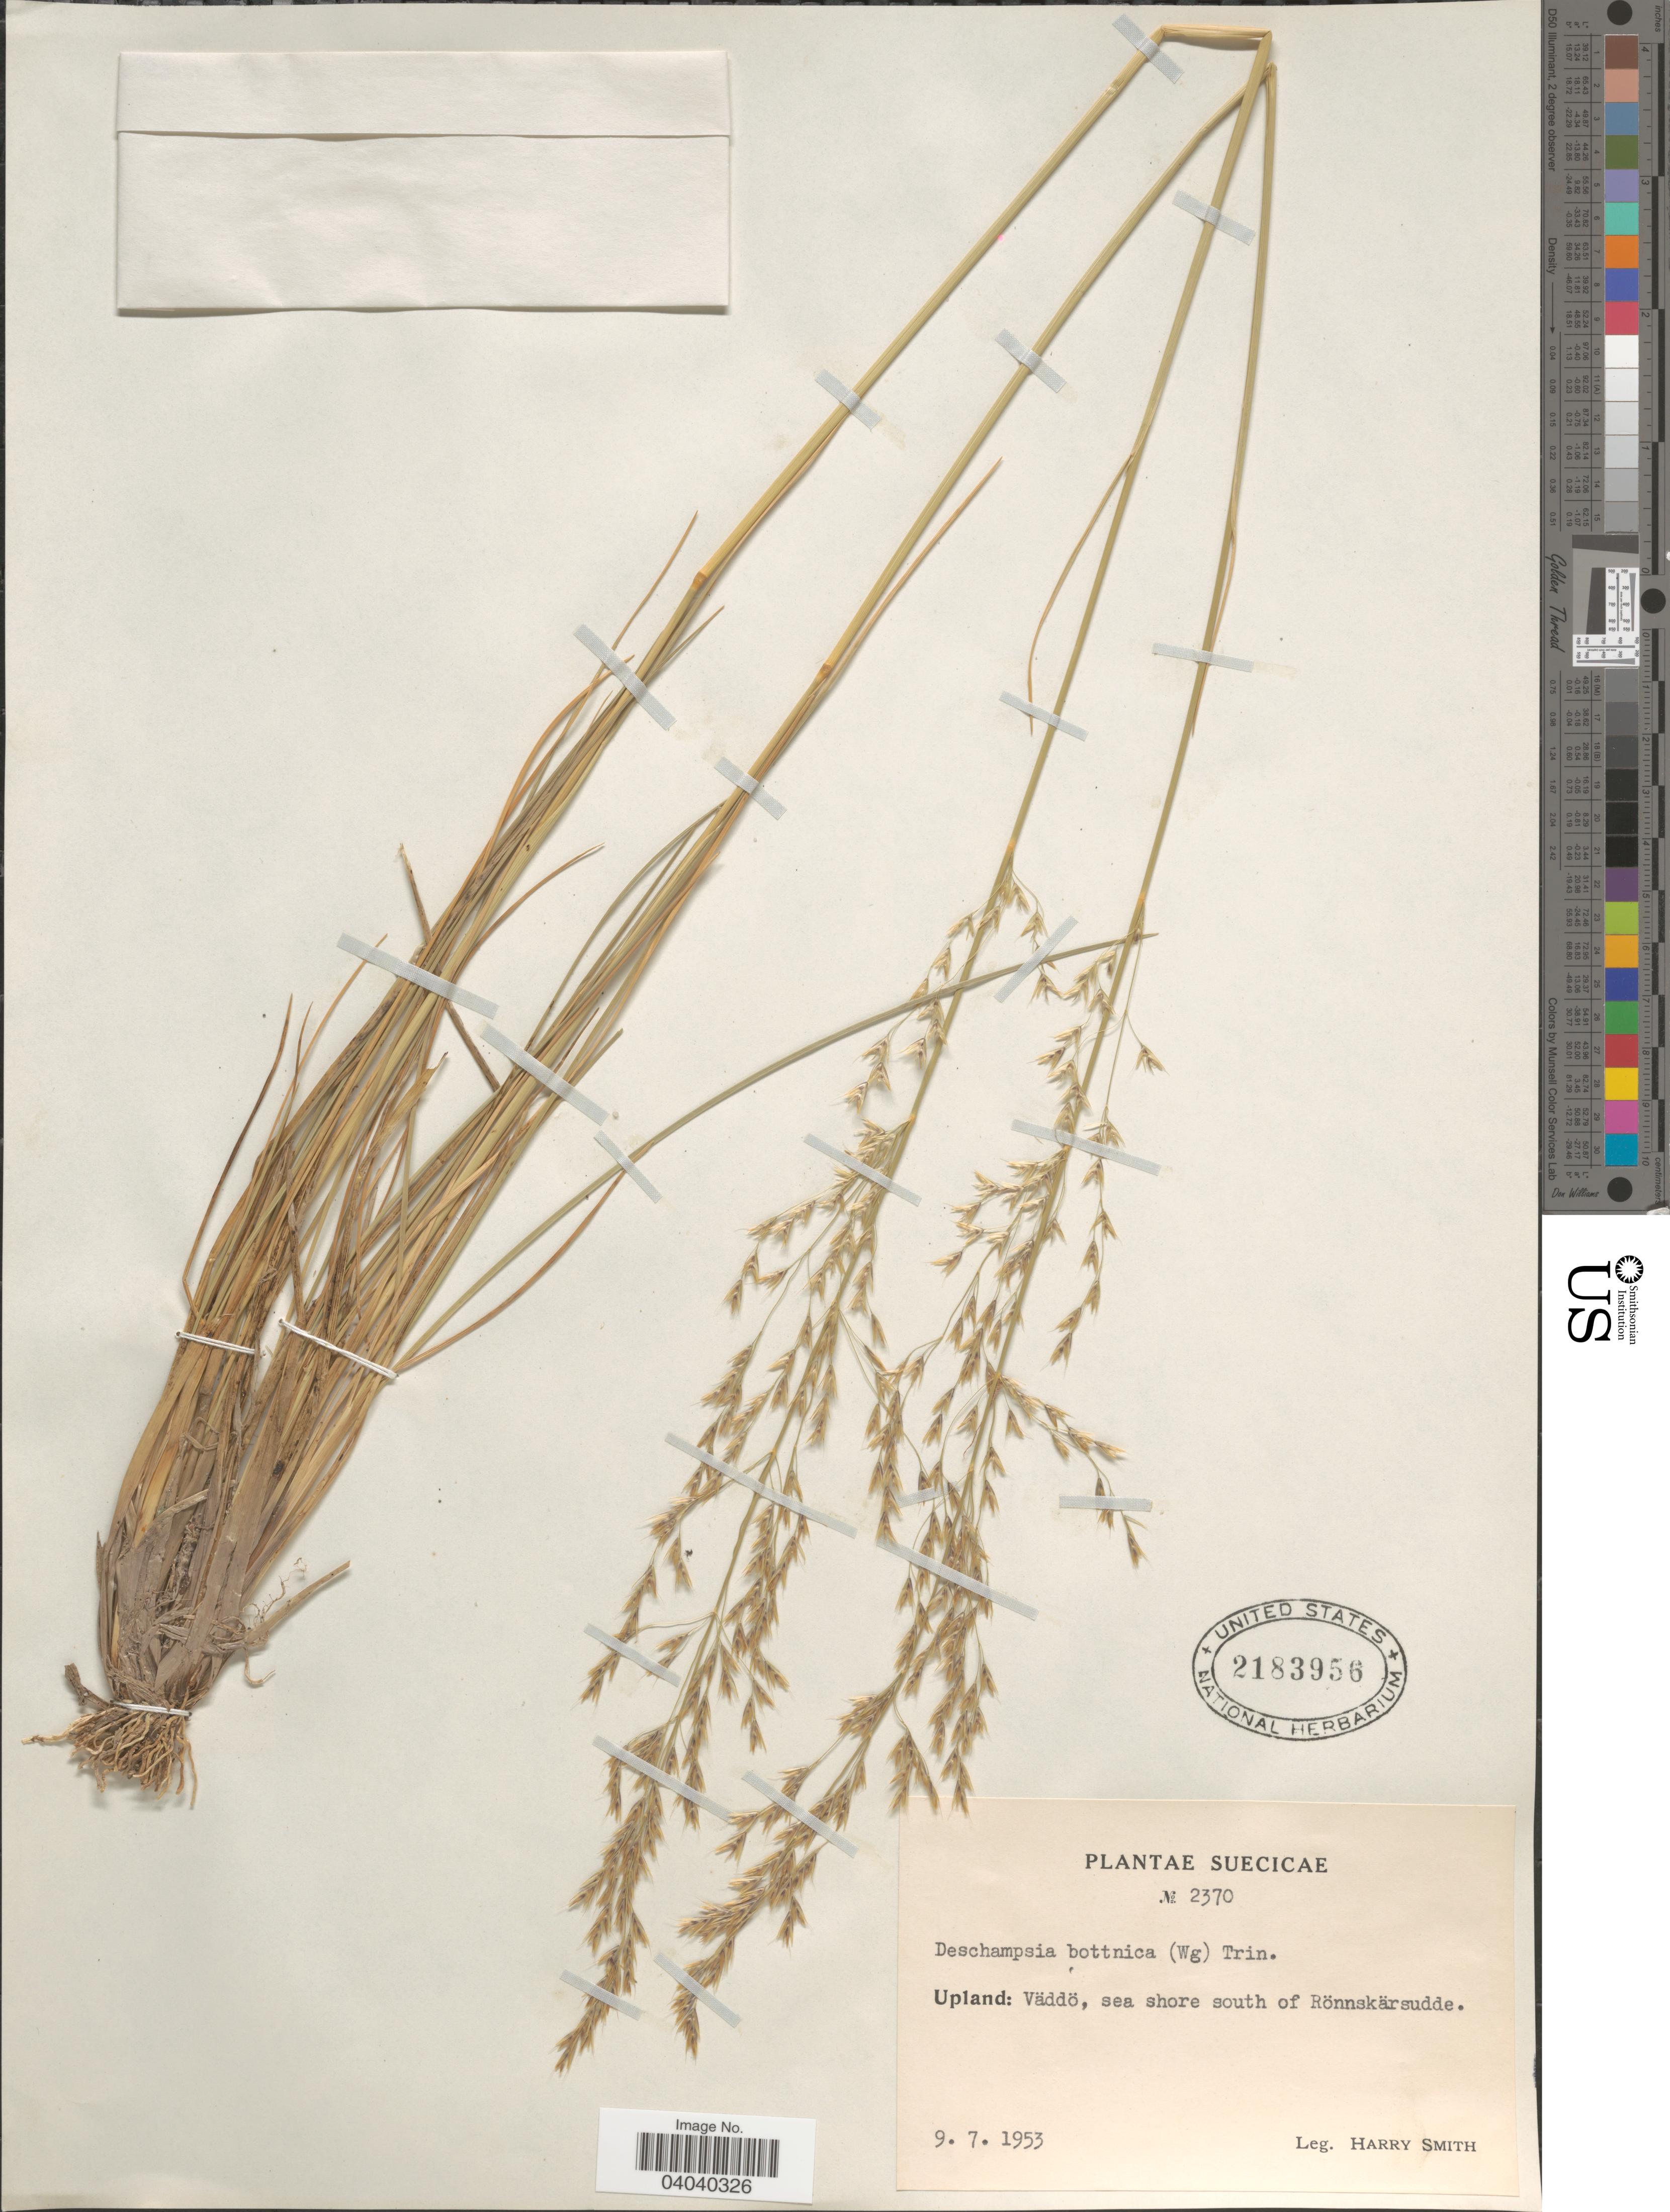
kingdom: Plantae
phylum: Tracheophyta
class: Liliopsida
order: Poales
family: Poaceae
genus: Deschampsia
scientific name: Deschampsia bottnica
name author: (Wahlenb.) Trin.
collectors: H. Smith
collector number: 2370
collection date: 1953-07-09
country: Sweden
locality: Suecicae. Upland: Väddö, sea shore south of Rönnskärsudde.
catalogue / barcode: US 2183956